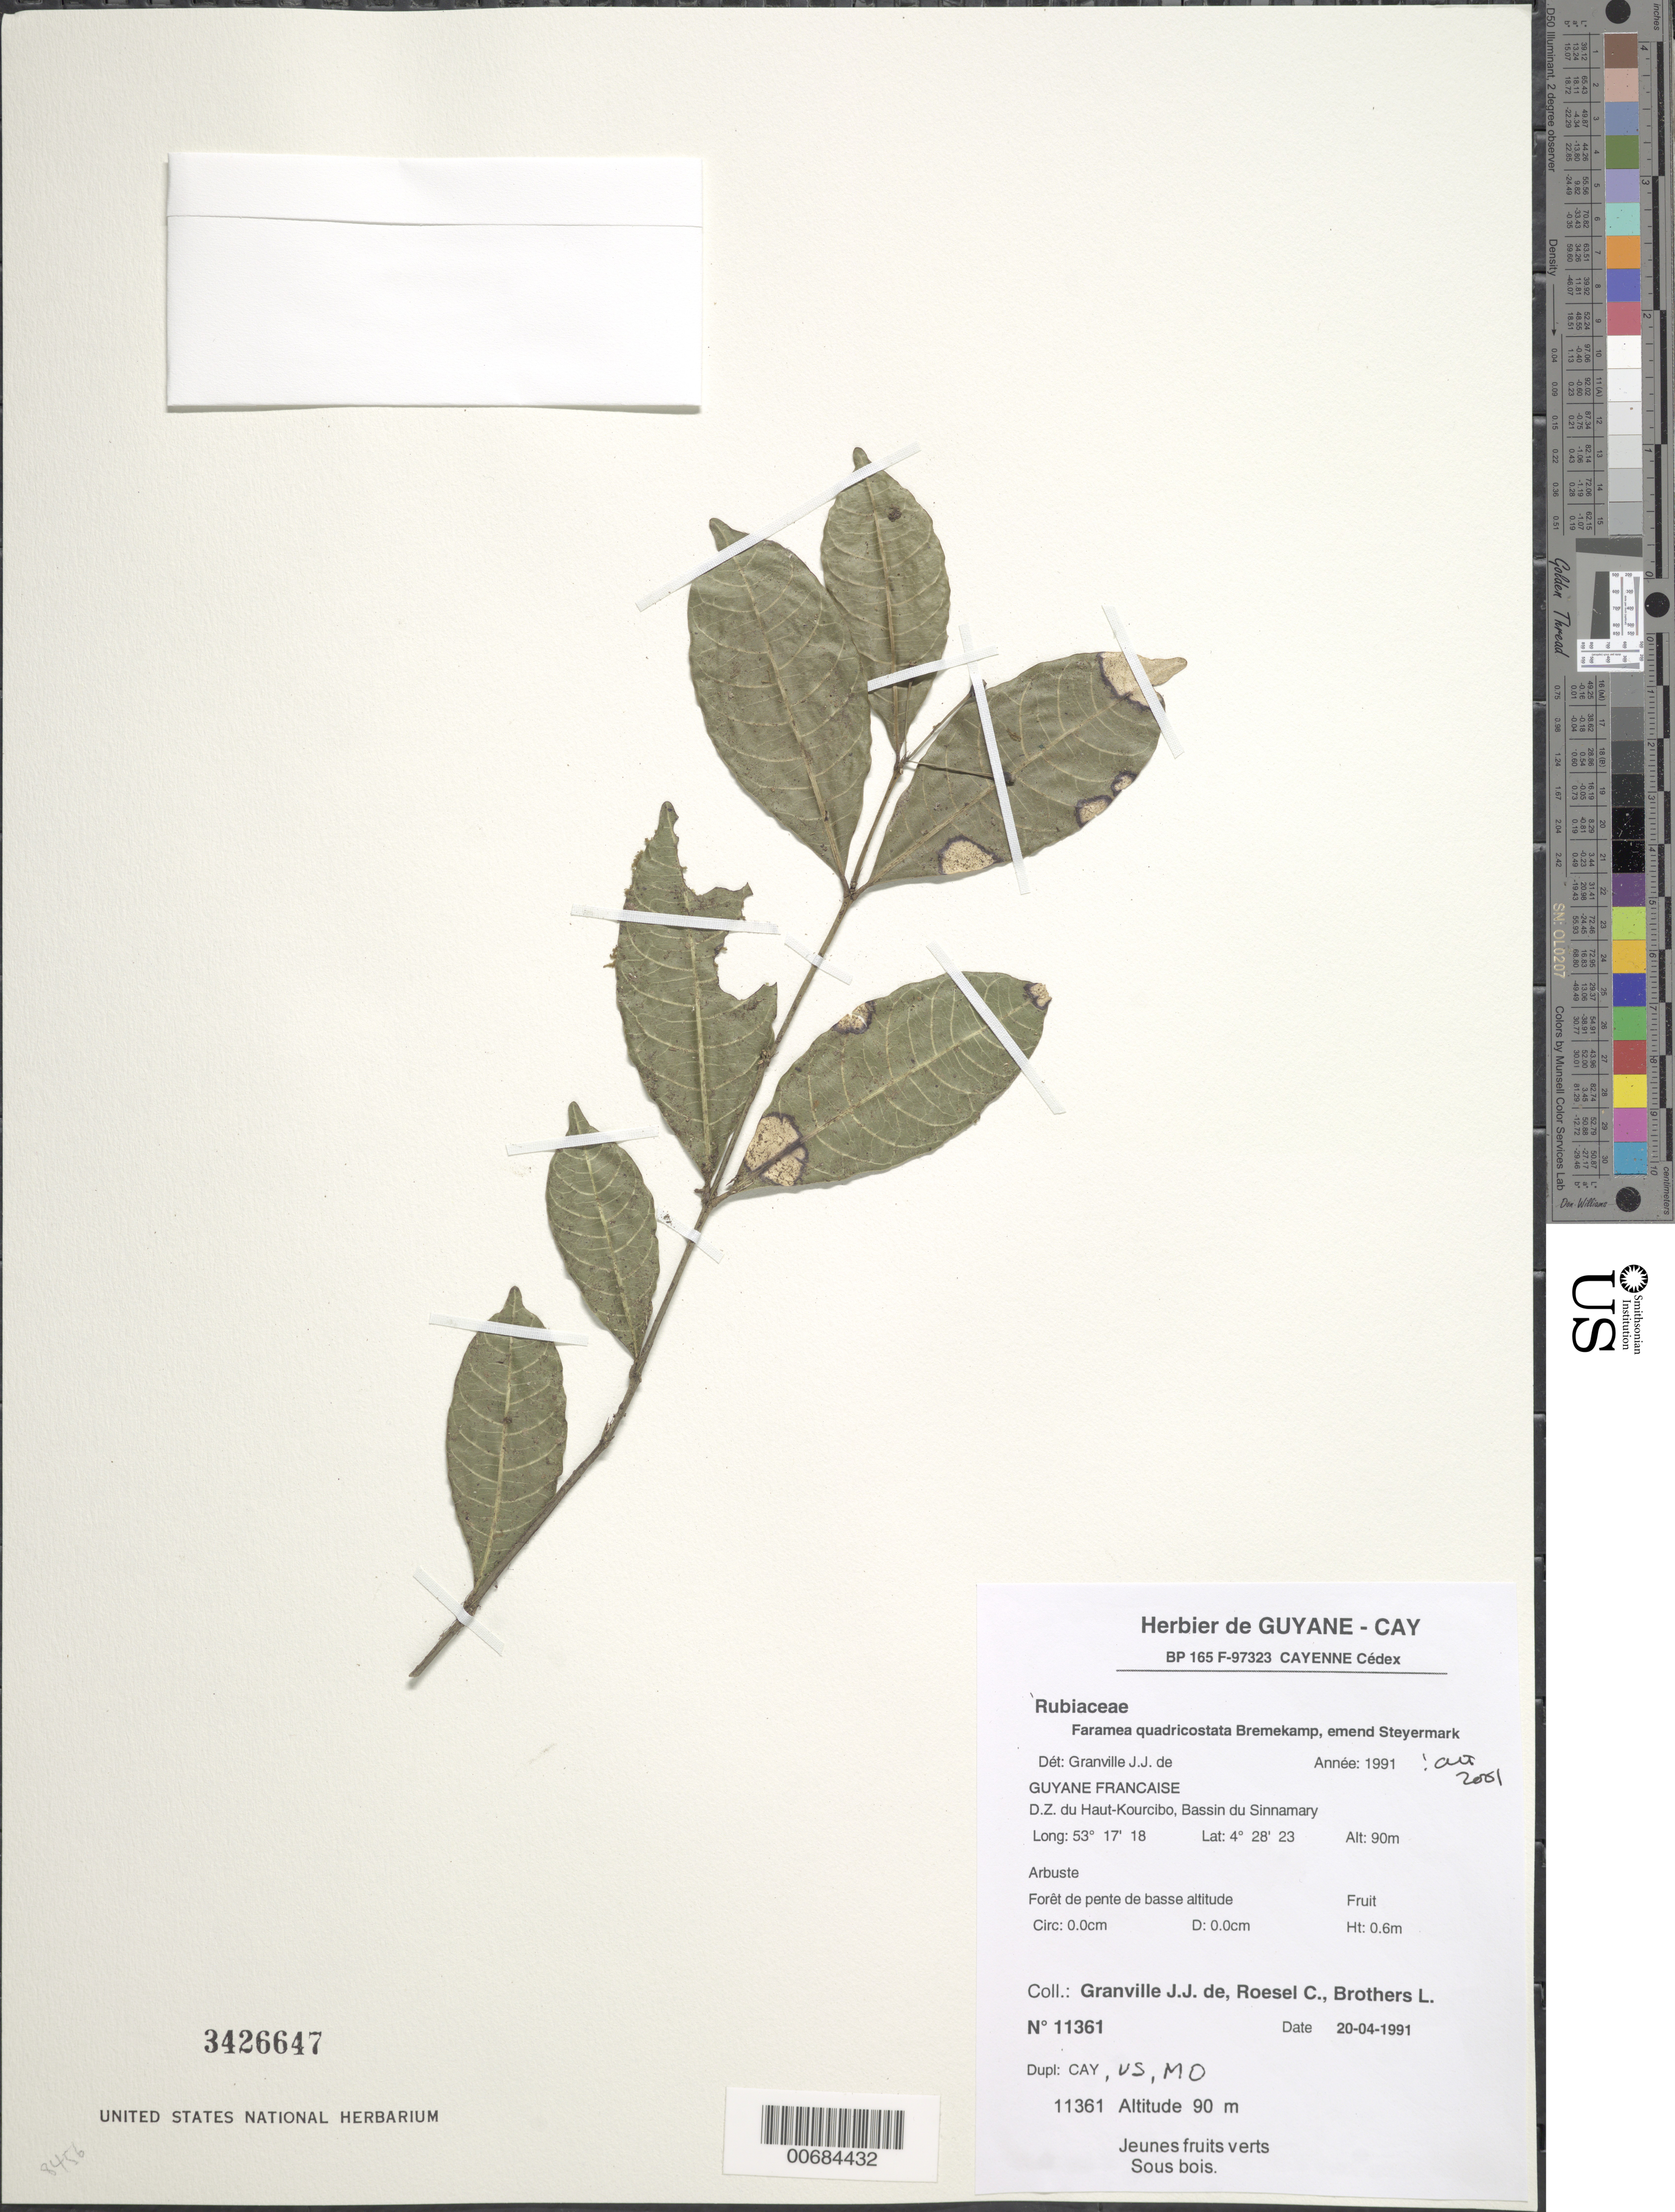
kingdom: Plantae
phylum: Tracheophyta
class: Magnoliopsida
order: Gentianales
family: Rubiaceae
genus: Faramea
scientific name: Faramea quadricostata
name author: Bremek.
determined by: Taylor, Charlotte M.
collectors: J.-J. de Granville, C. S. Roesel & L. Brothers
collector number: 11361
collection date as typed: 20-Apr-91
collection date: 1991-04-20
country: French Guiana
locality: D.Z. du Haut-Kourcibo, Bassin du Sinnamary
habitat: Forêt de pente de basse altitude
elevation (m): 90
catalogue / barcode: US 3426647